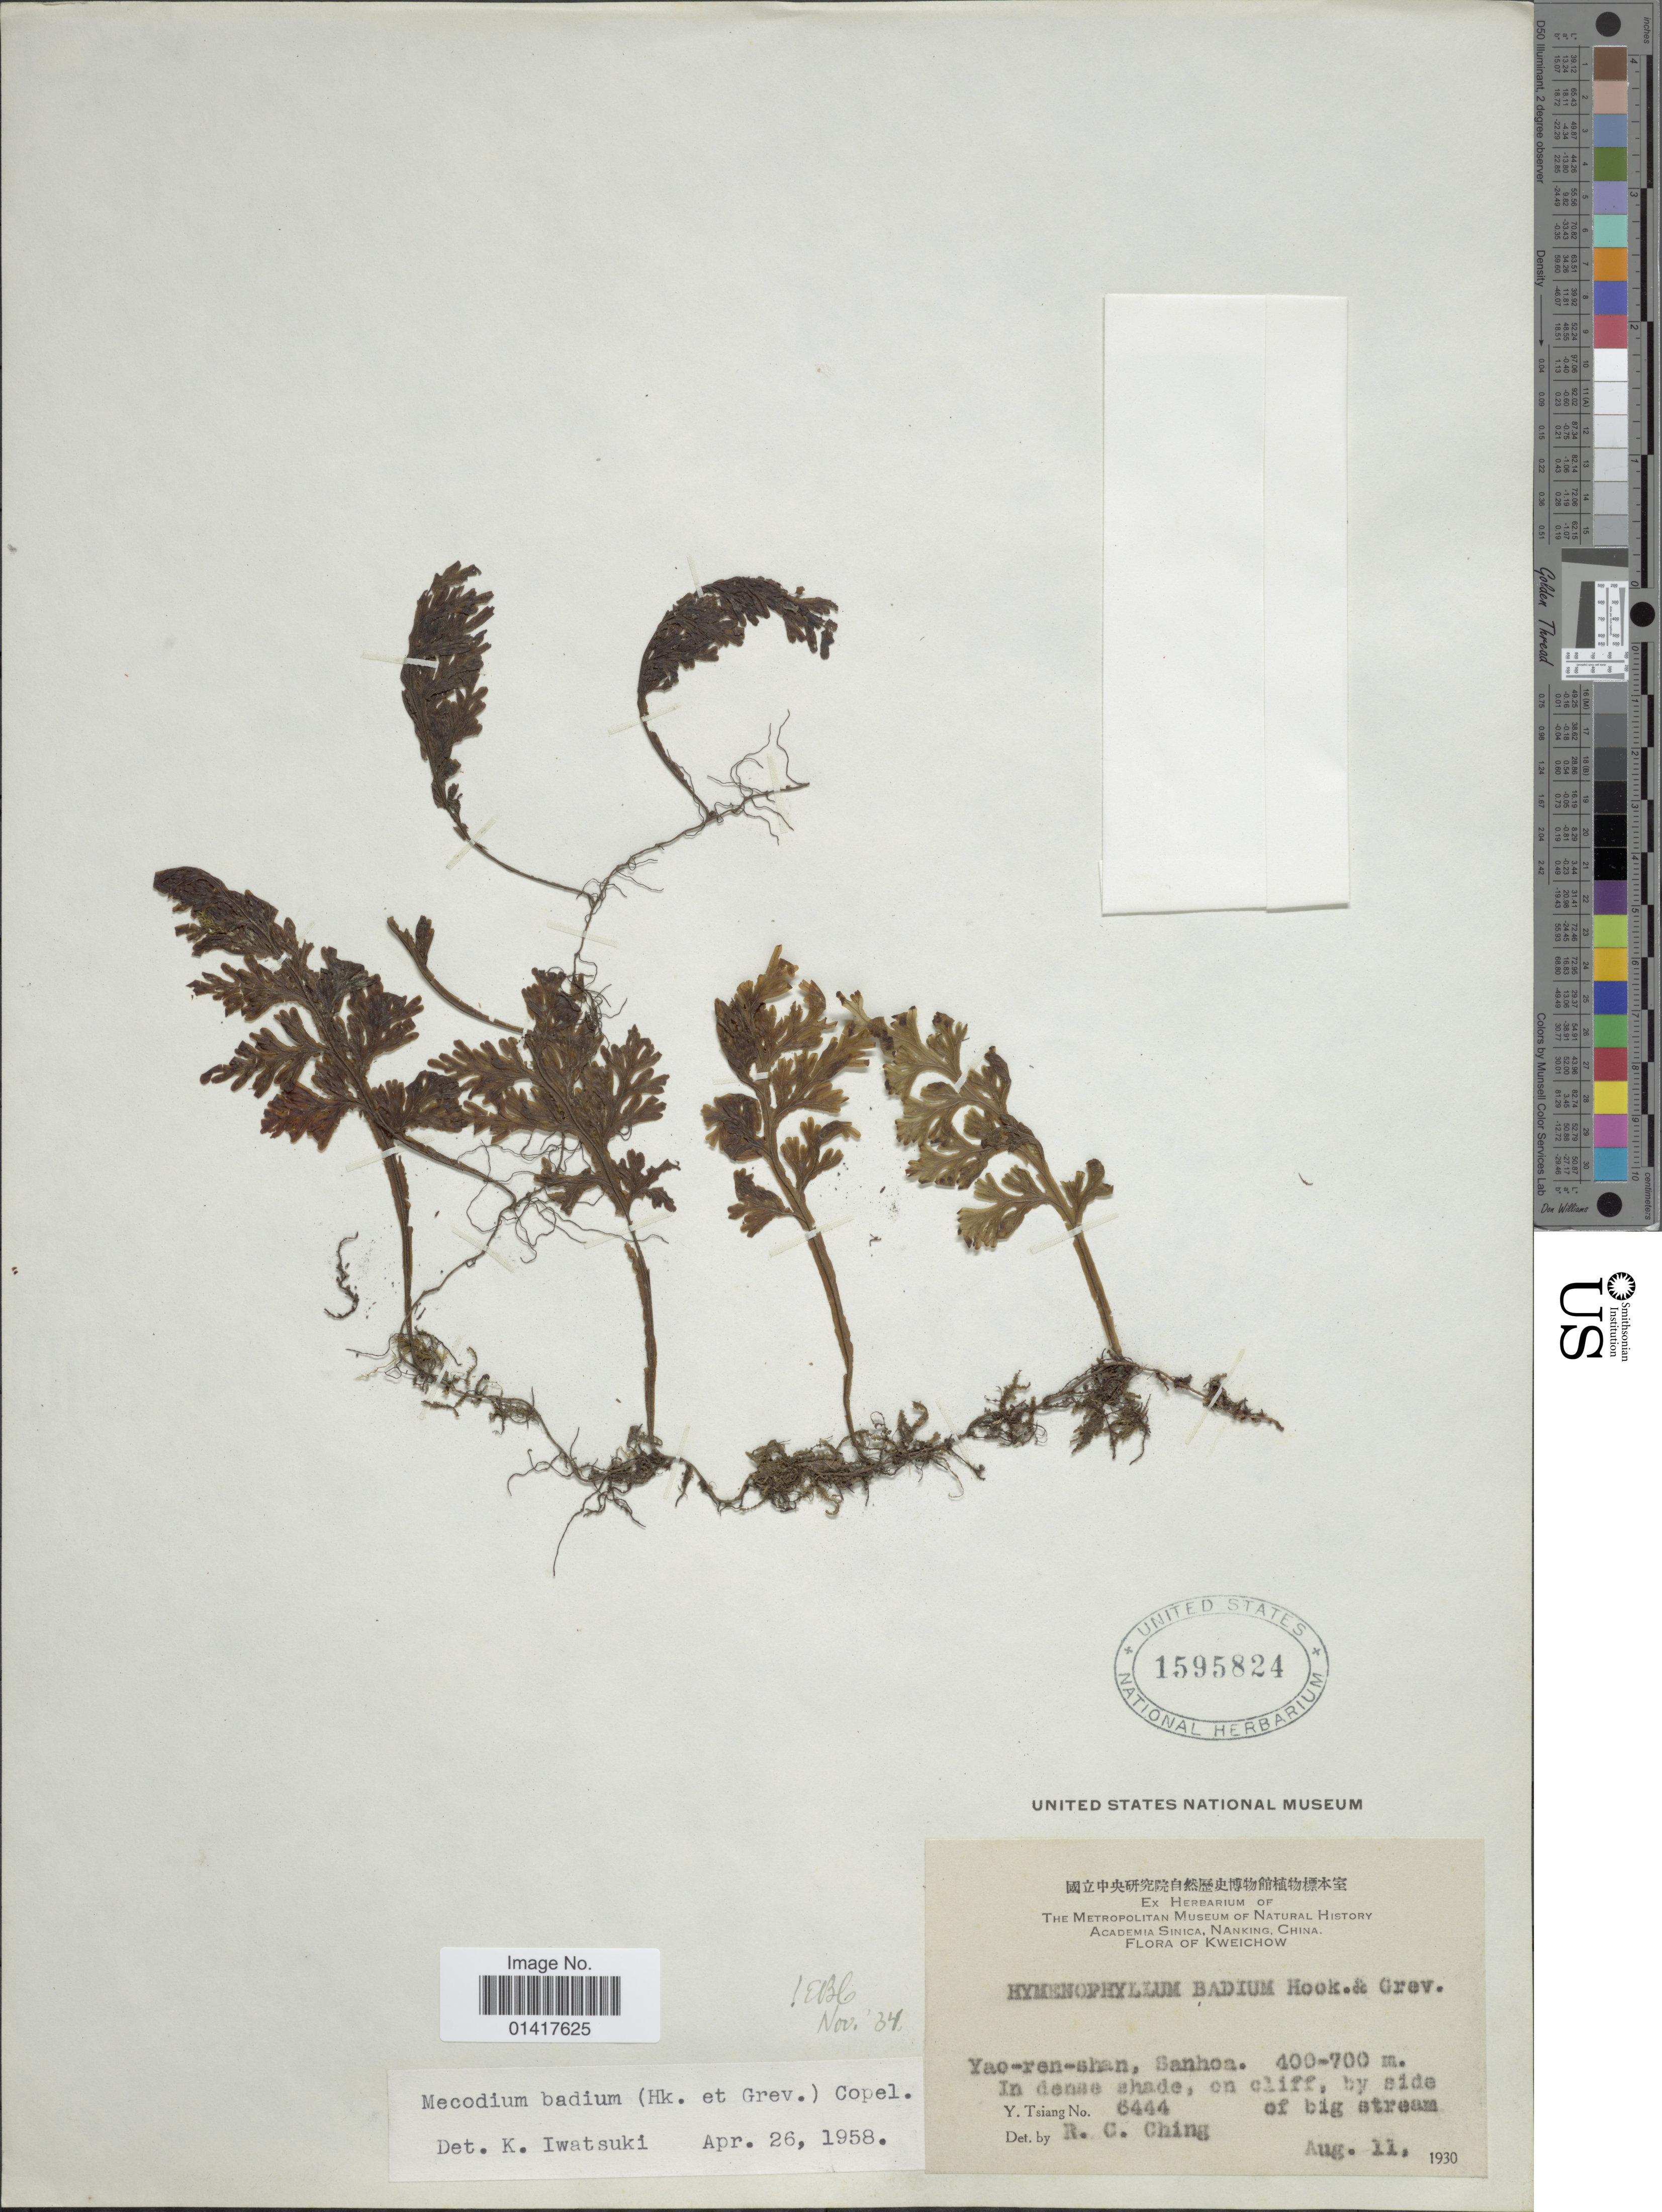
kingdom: Plantae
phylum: Tracheophyta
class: Polypodiopsida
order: Hymenophyllales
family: Hymenophyllaceae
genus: Hymenophyllum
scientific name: Hymenophyllum badium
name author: Hook. & Grev.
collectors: Y. Tsiang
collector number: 6444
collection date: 1930-08-11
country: China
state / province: Guizhou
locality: Kweichow. Yao-ren-shan, Sanhoa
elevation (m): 400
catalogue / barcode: US 1595824